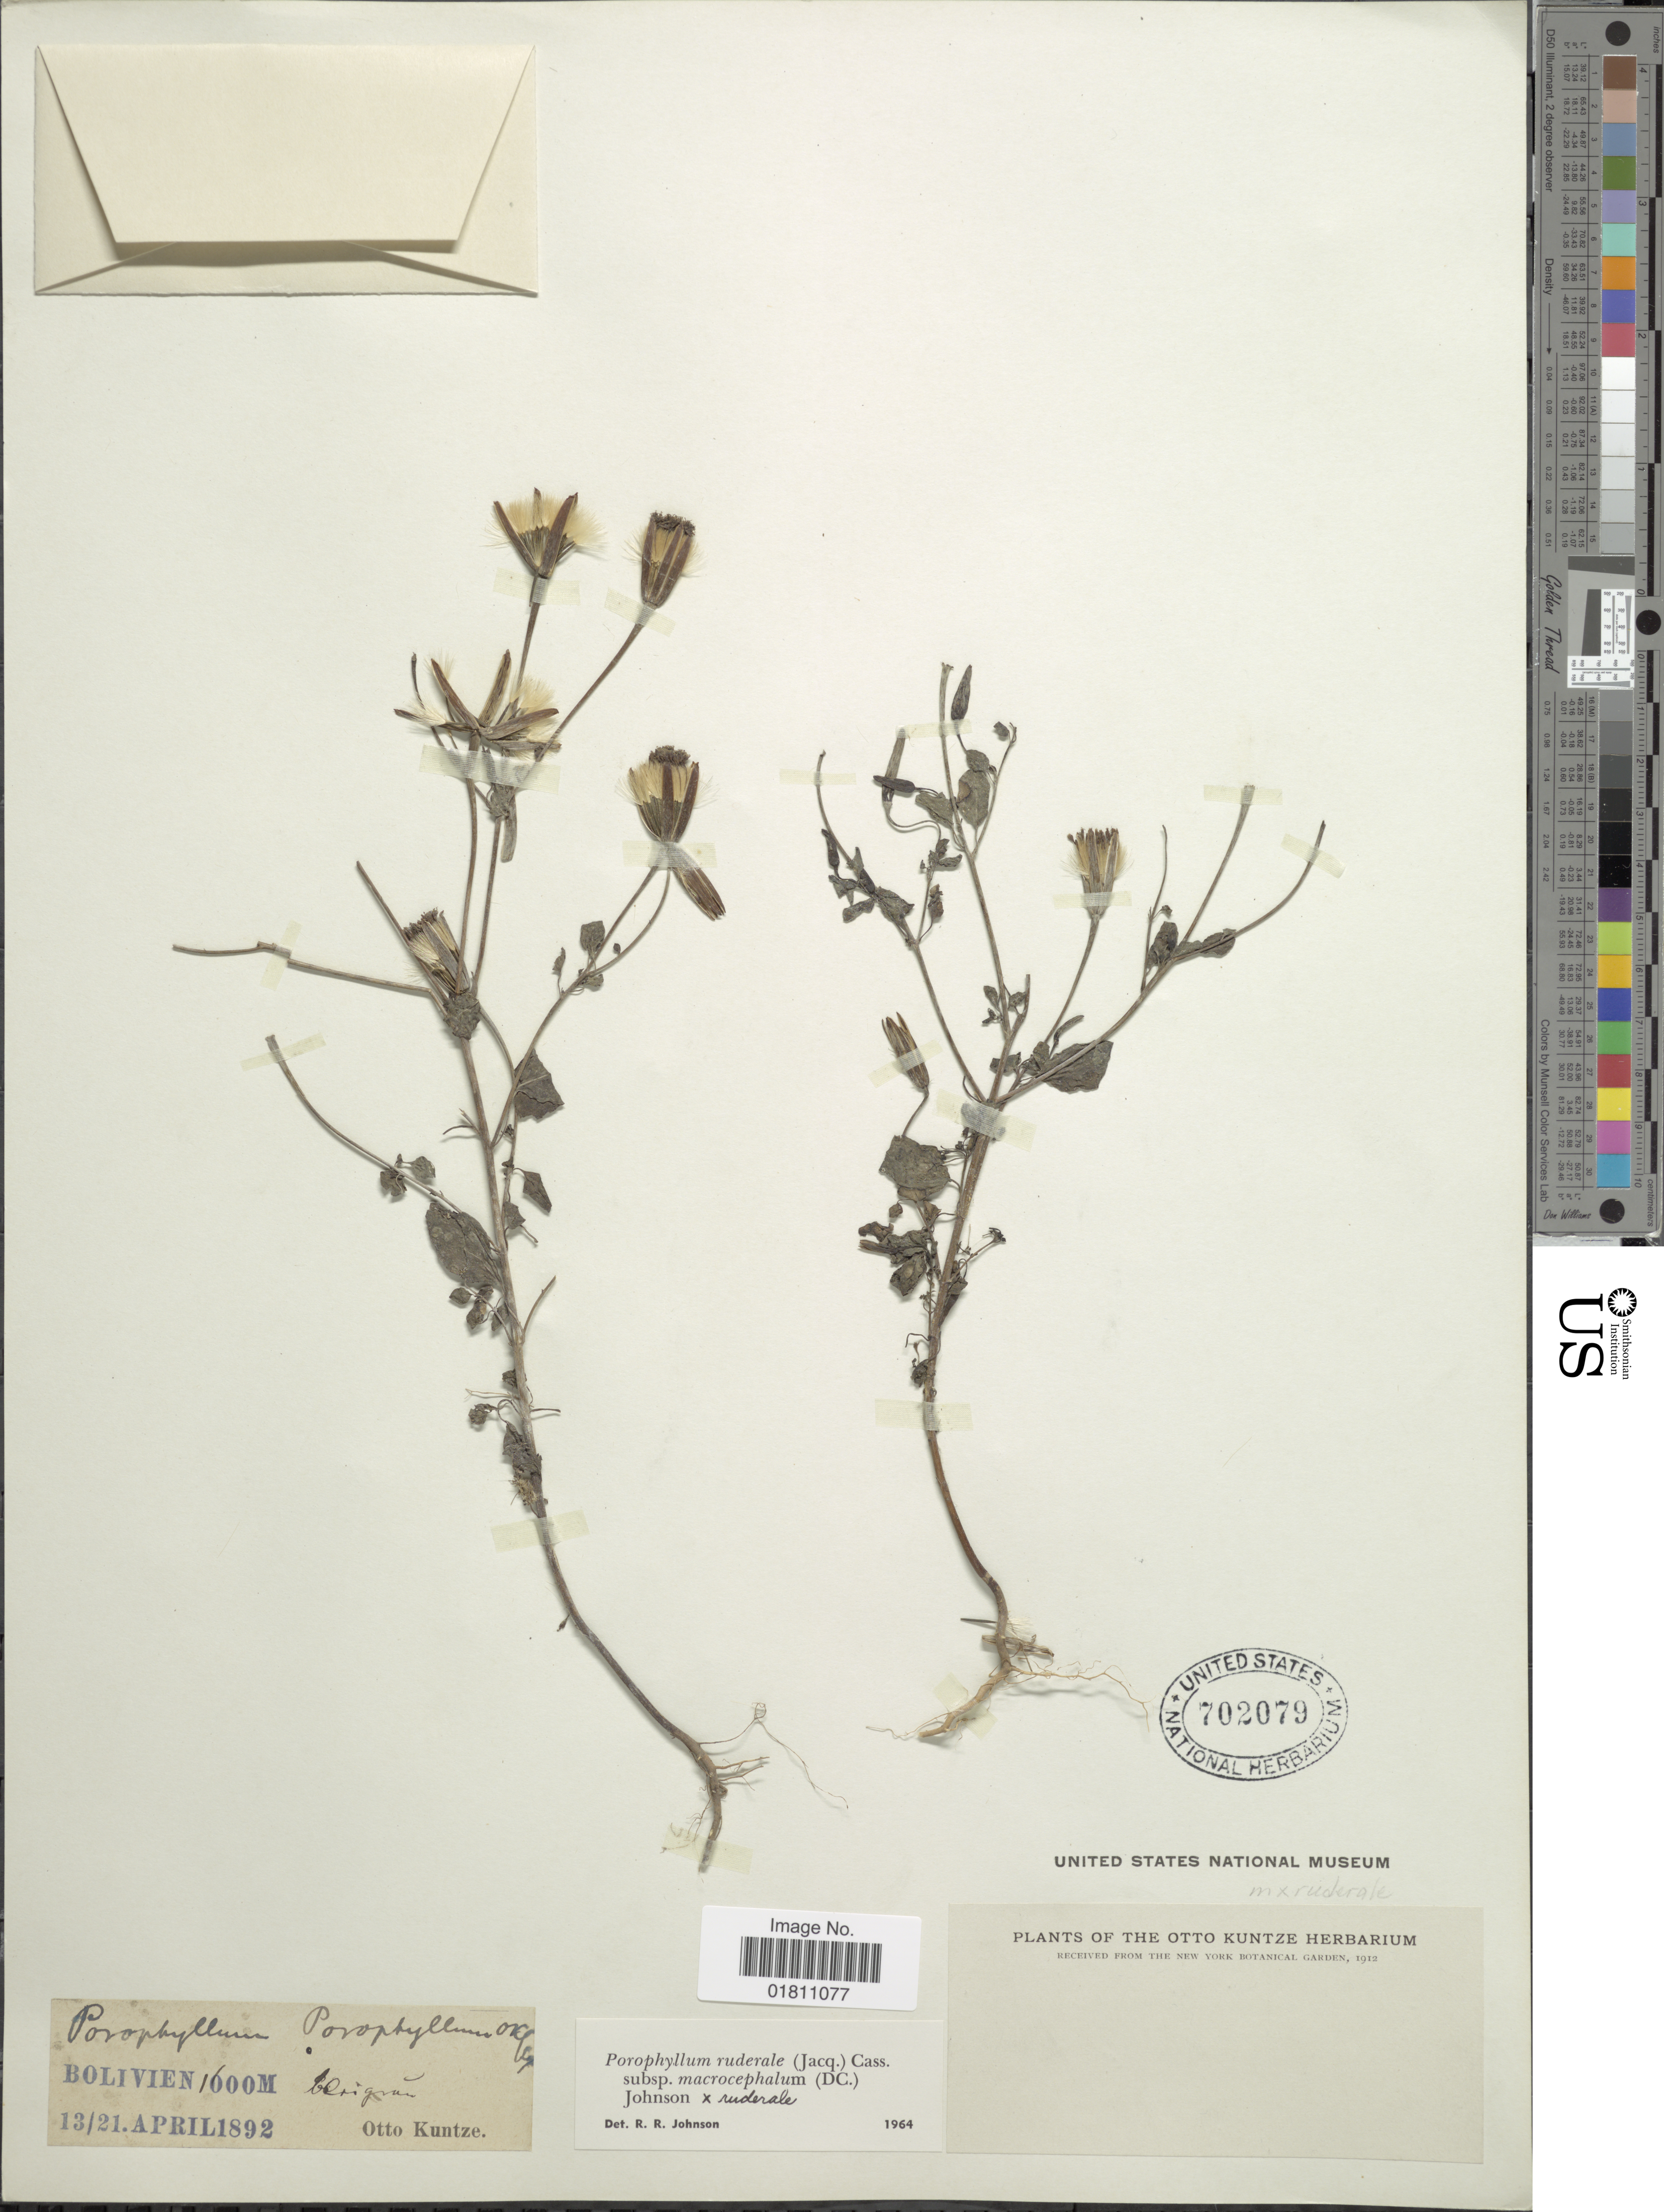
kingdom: Plantae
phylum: Tracheophyta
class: Magnoliopsida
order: Asterales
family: Asteraceae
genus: Porophyllum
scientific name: Porophyllum ruderale subsp. macrocephalum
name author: (DC.) R.R. Johnson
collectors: C.E.O. Kuntze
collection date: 1892-04-13/1892-04-21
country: Bolivia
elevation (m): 1600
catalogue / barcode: US 702079